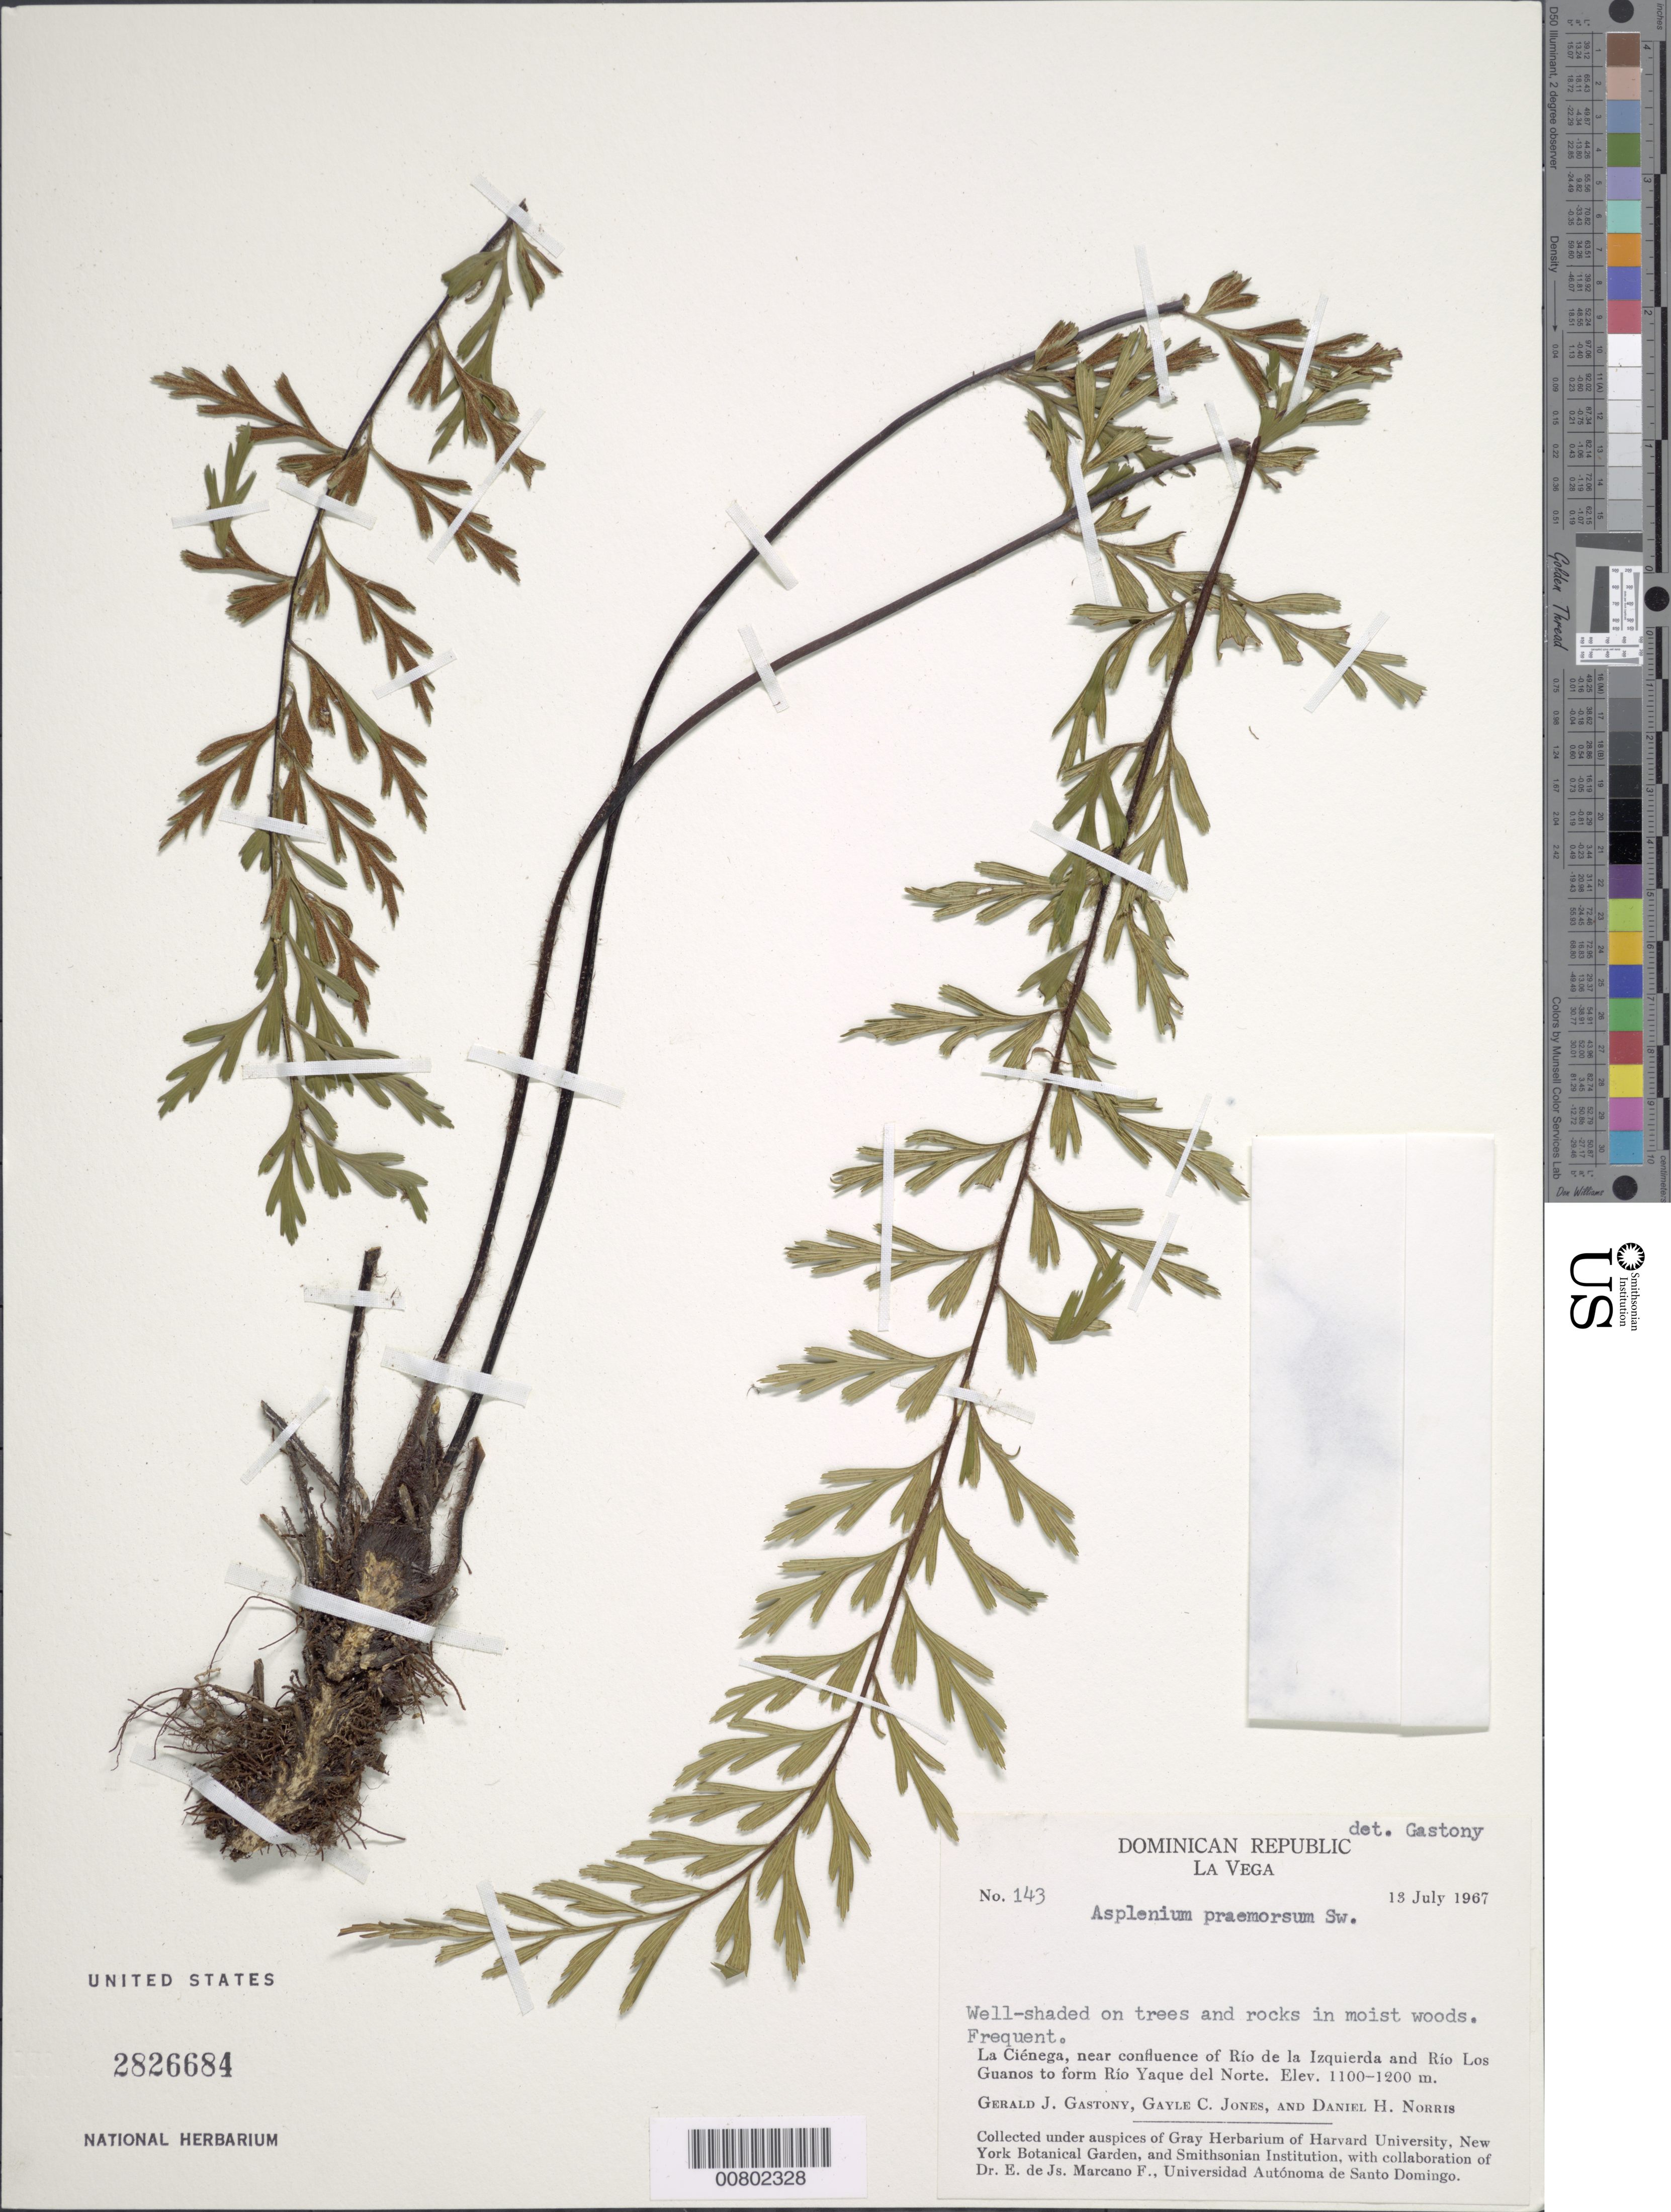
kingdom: Plantae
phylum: Tracheophyta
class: Polypodiopsida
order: Polypodiales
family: Aspleniaceae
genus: Asplenium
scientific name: Asplenium praemorsum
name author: Sw.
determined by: Gastony, Gerald J.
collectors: G. Gastony, G. C. Jones & D. H. Norris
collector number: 143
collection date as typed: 13 Jul 1967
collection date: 1967-07-13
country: Dominican Republic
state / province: La Vega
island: Hispaniola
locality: La Ciénega, near confluence of Río de la Izquierda and Río Los Guanos to form Río Yaque del Norte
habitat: Well-shaded on trees and rocks in moist woods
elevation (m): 1100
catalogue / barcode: US 2826684